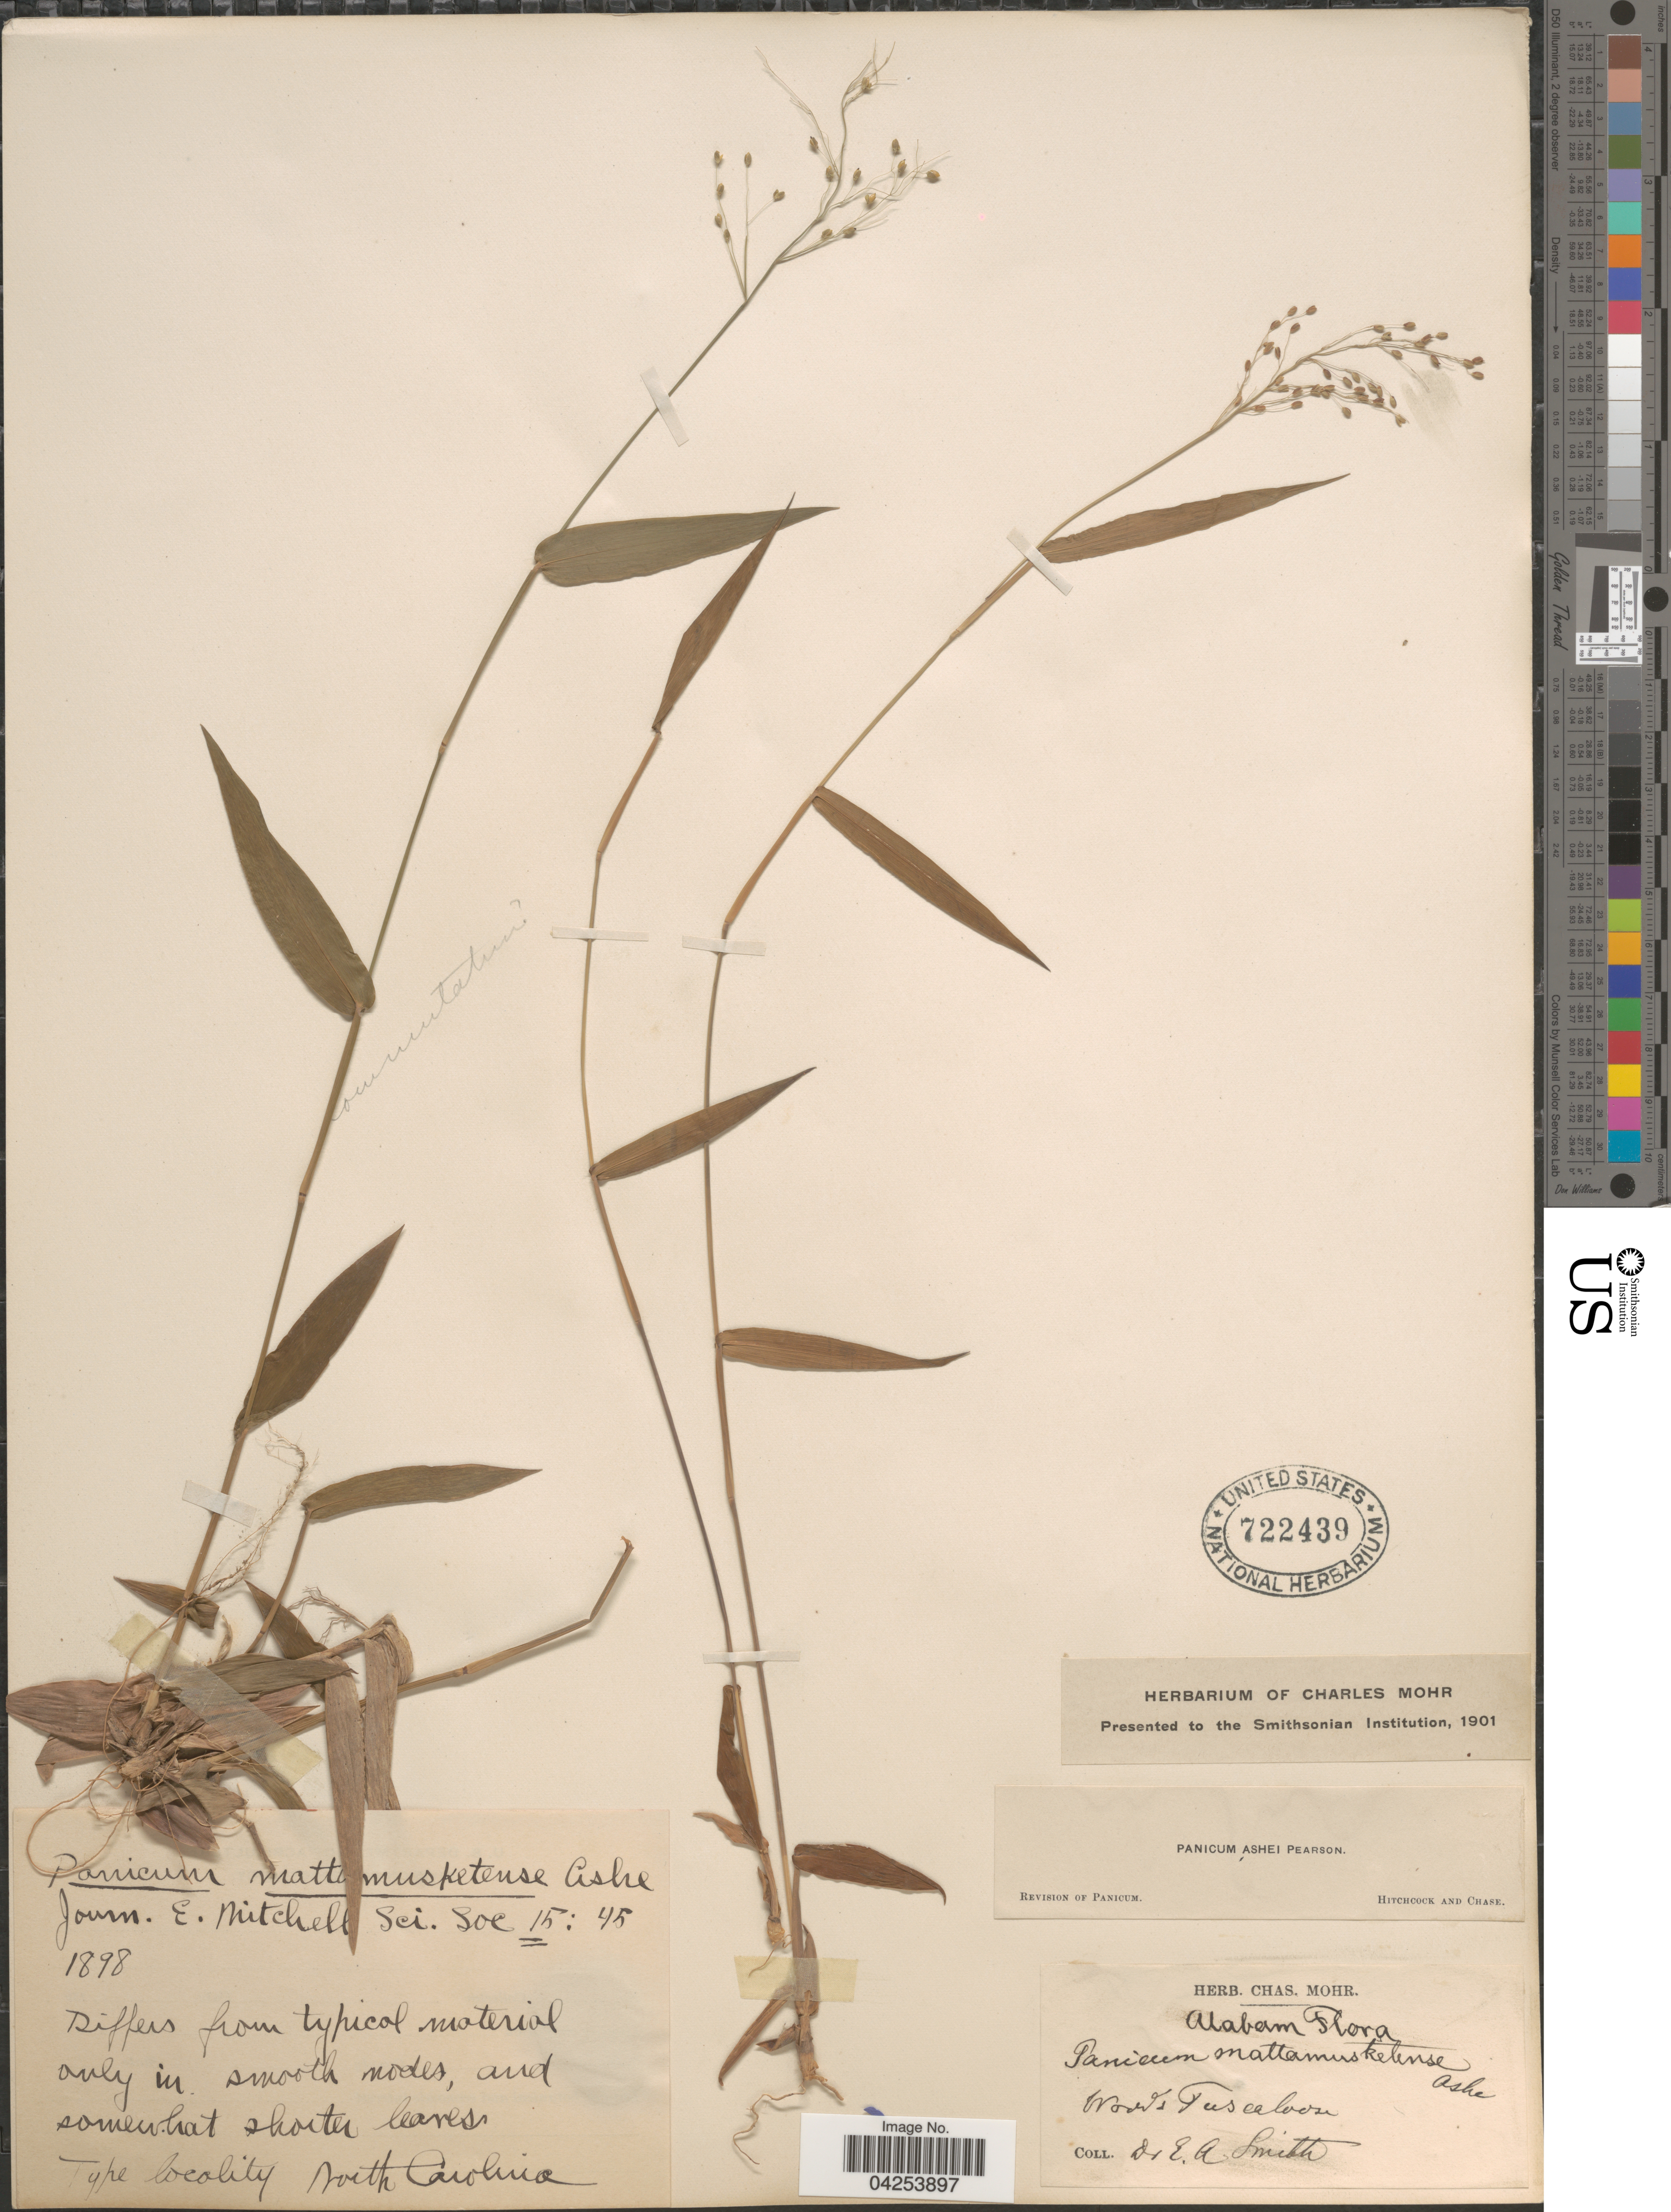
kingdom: Plantae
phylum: Tracheophyta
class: Liliopsida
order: Poales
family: Poaceae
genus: Dichanthelium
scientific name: Dichanthelium commutatum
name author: (Schult.) Gould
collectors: E. A. Smith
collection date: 1898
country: United States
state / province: Alabama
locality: Woods Tuscaloosa.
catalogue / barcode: US 722439